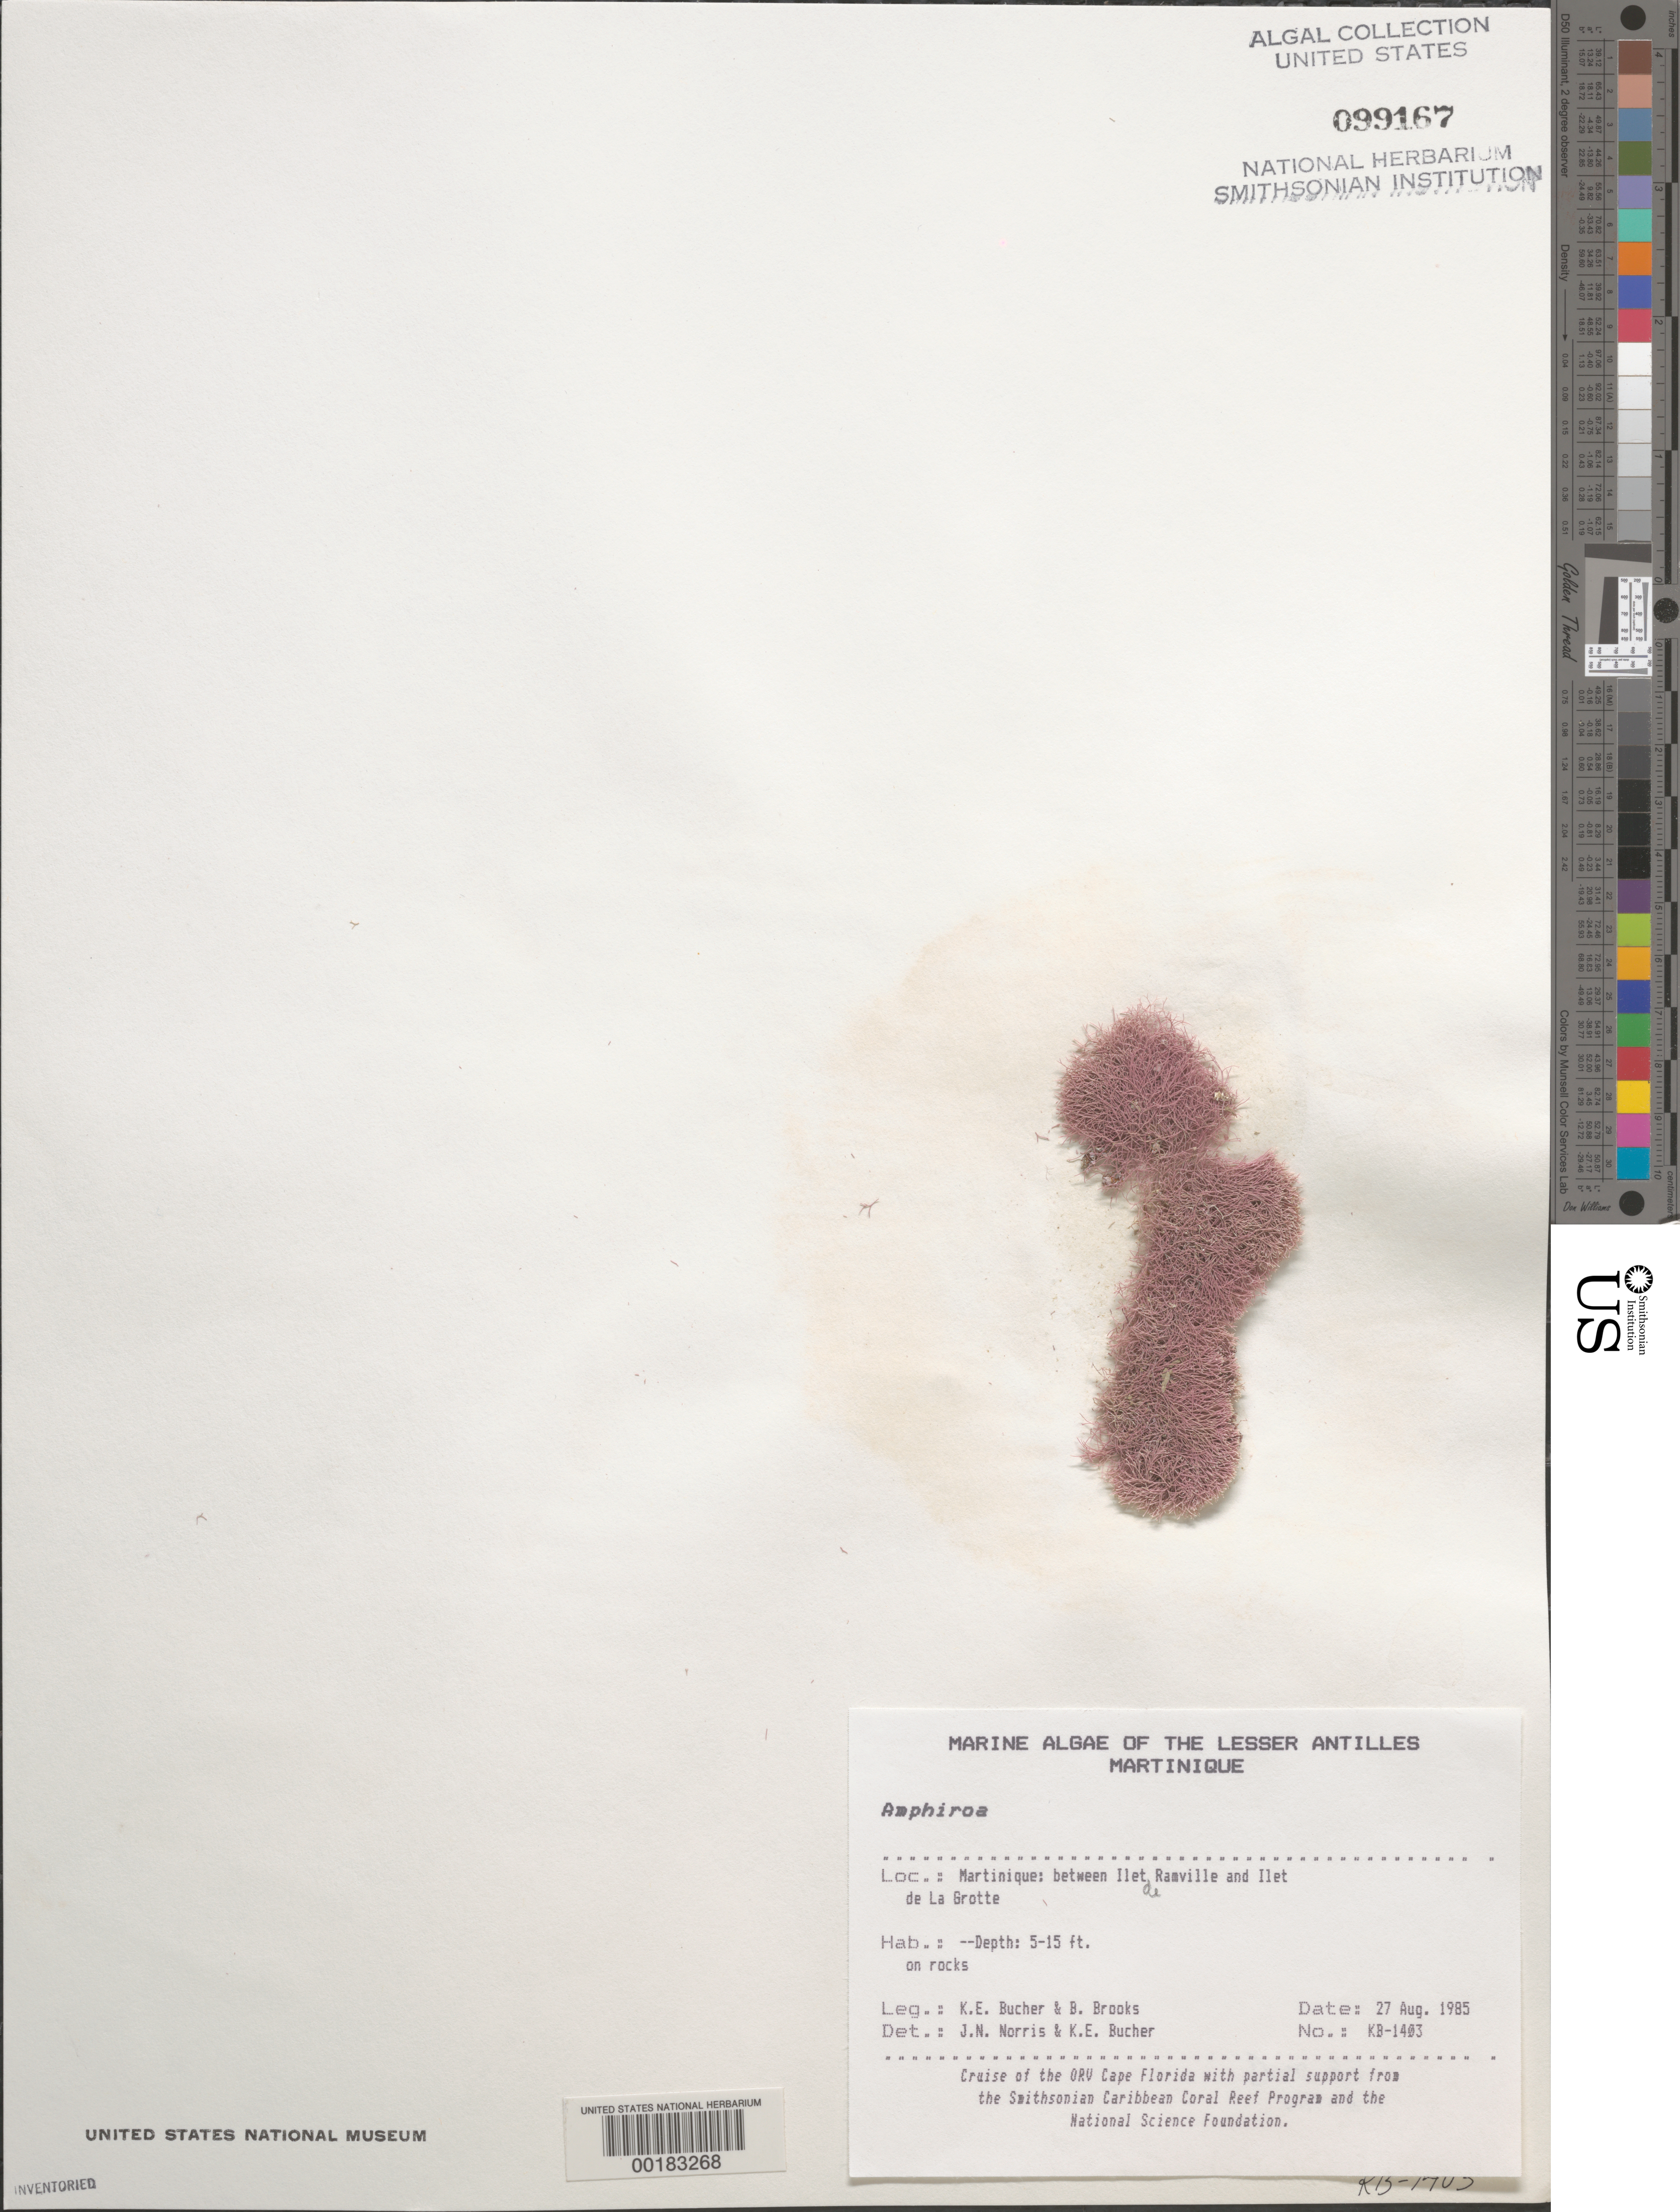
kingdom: Plantae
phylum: Rhodophyta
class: Florideophyceae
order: Corallinales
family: Lithophyllaceae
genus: Amphiroa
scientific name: Amphiroa sp.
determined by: Norris, J. N.; Bucher, K. E.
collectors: K. E. Bucher & B. Brooks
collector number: Kb-1403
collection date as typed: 27 Aug 1985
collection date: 1985-08-27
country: Martinique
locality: Between Ilet de Ramville and Ilet de la Grotte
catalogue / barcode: US 99167